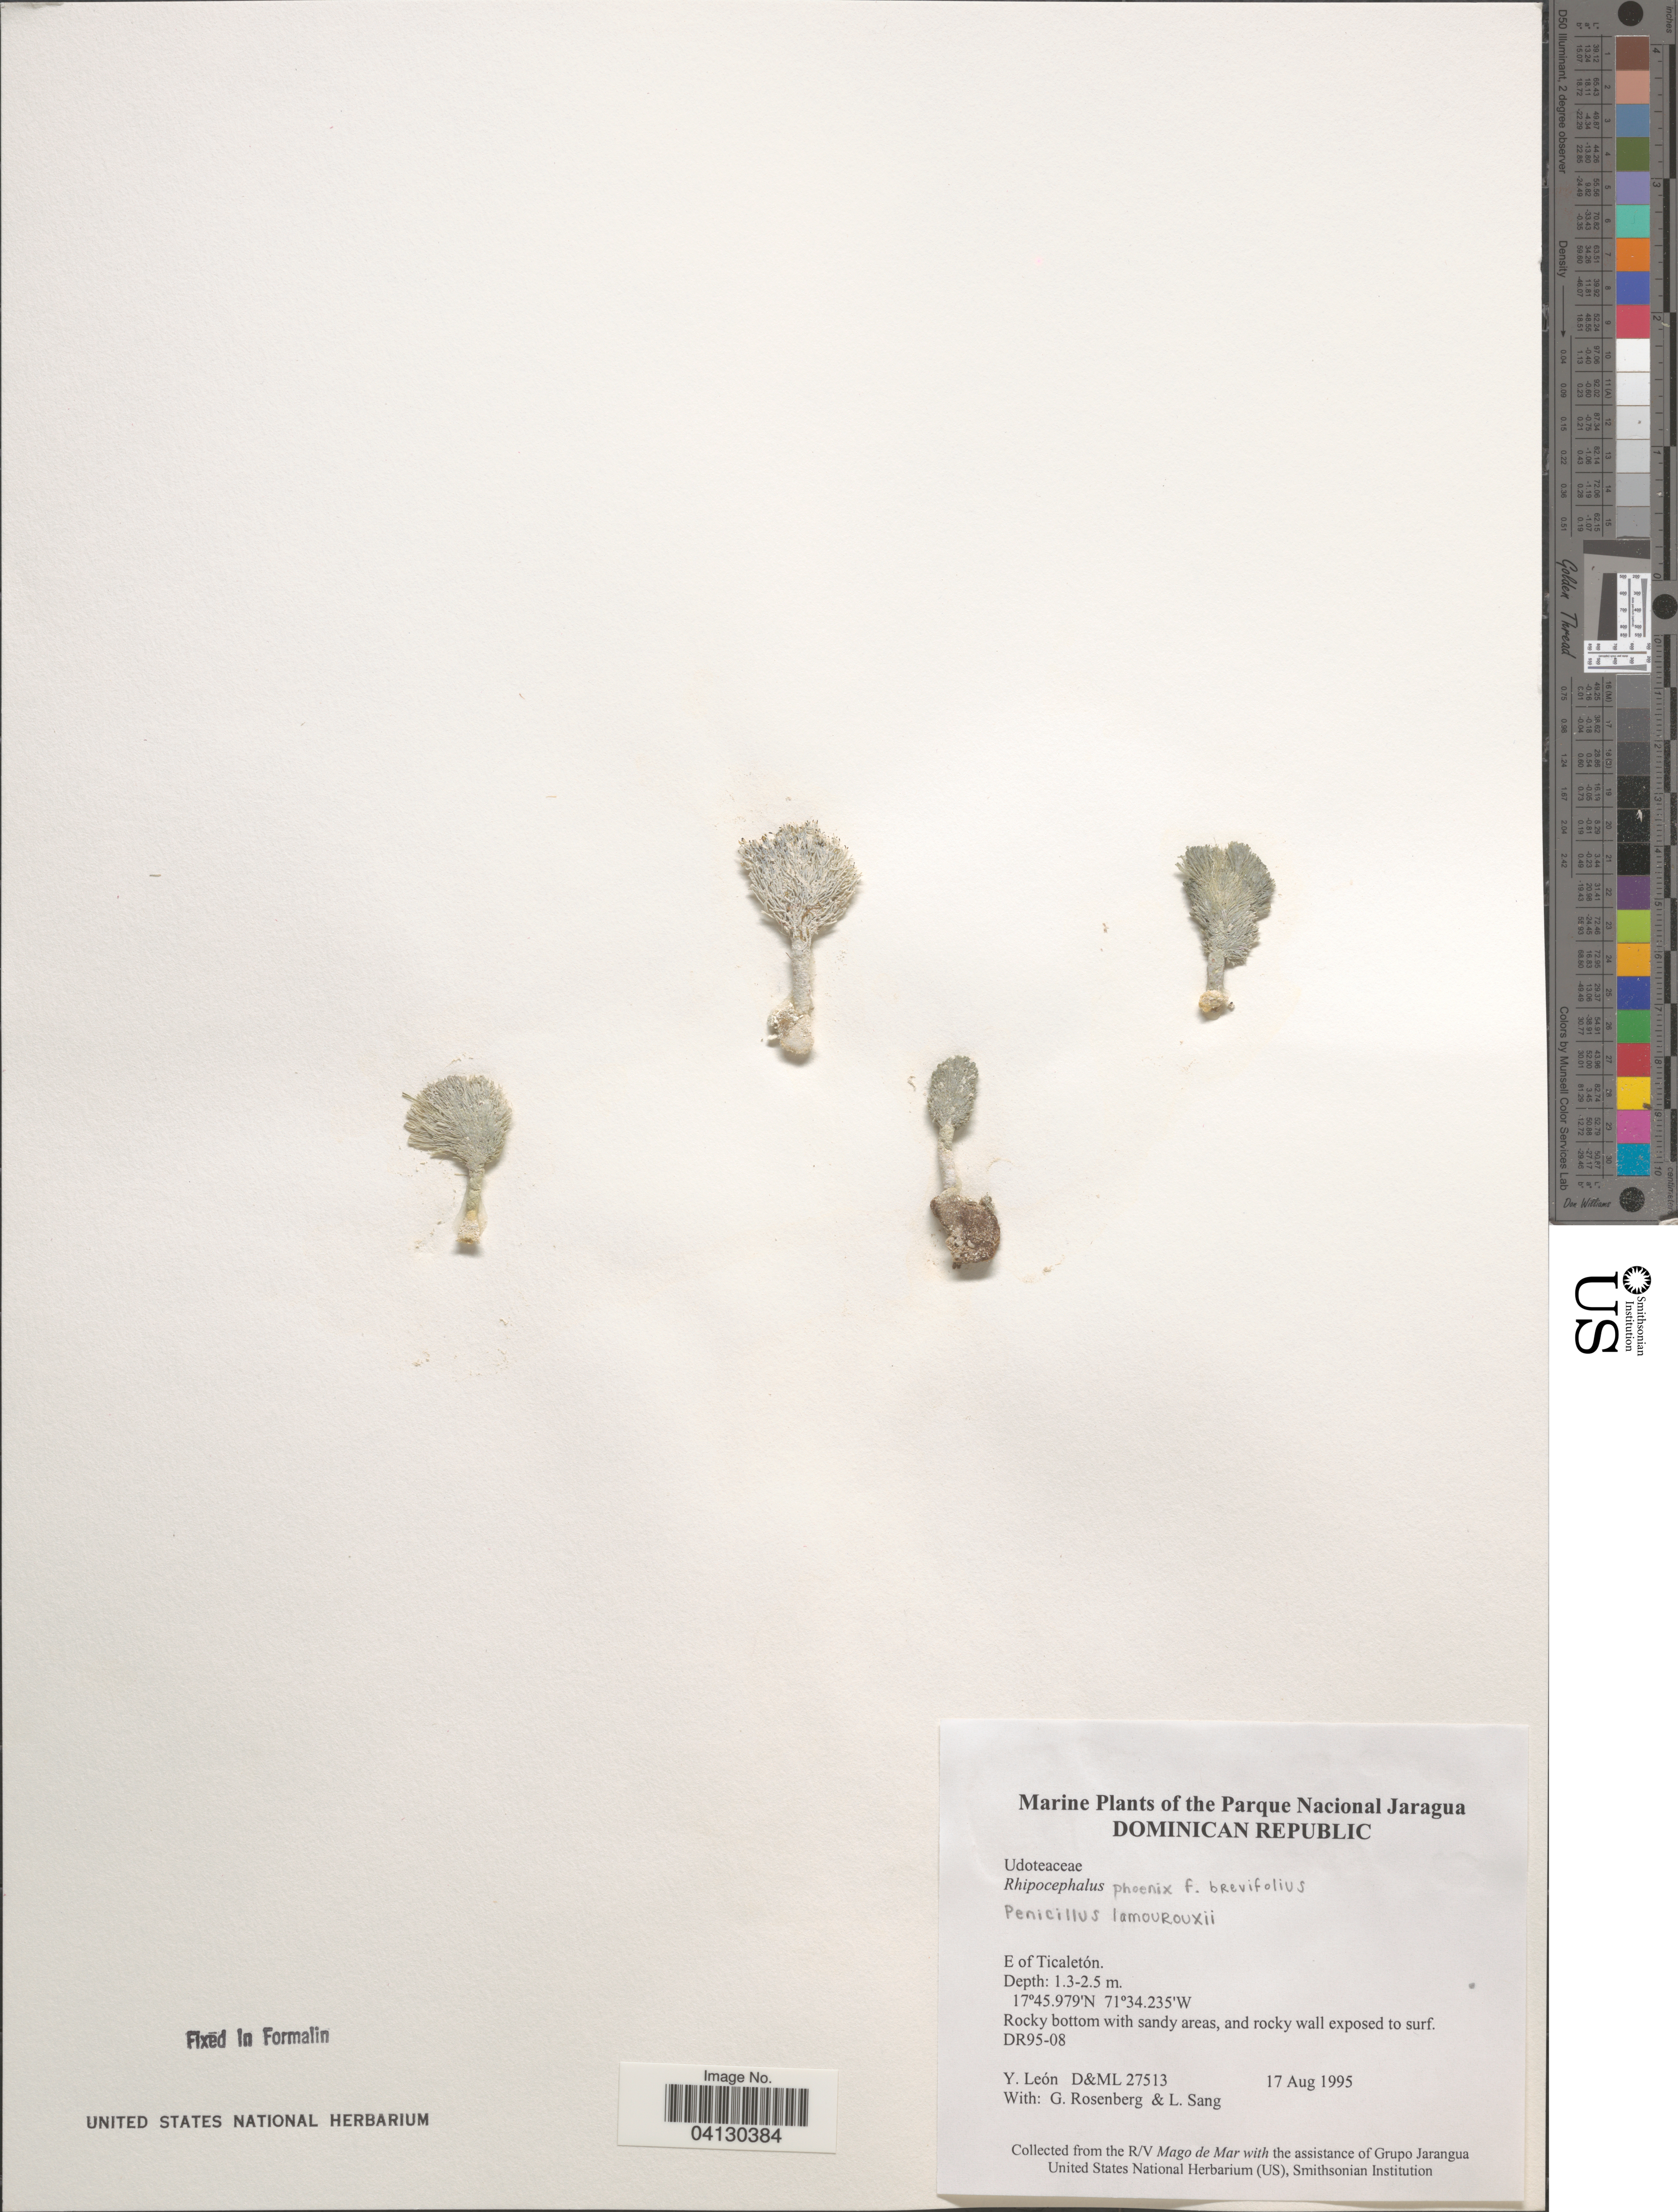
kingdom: Plantae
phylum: Chlorophyta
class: Ulvophyceae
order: Bryopsidales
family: Udoteaceae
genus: Rhipocephalus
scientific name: Rhipocephalus phoenix f. brevifolius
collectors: Y. León, G. Rosenberg & L. Sang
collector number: D&ML27513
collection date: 1995-08-17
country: Dominican Republic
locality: The Parque Nacional Jaragua. E of Ticaletón.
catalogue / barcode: US 328904